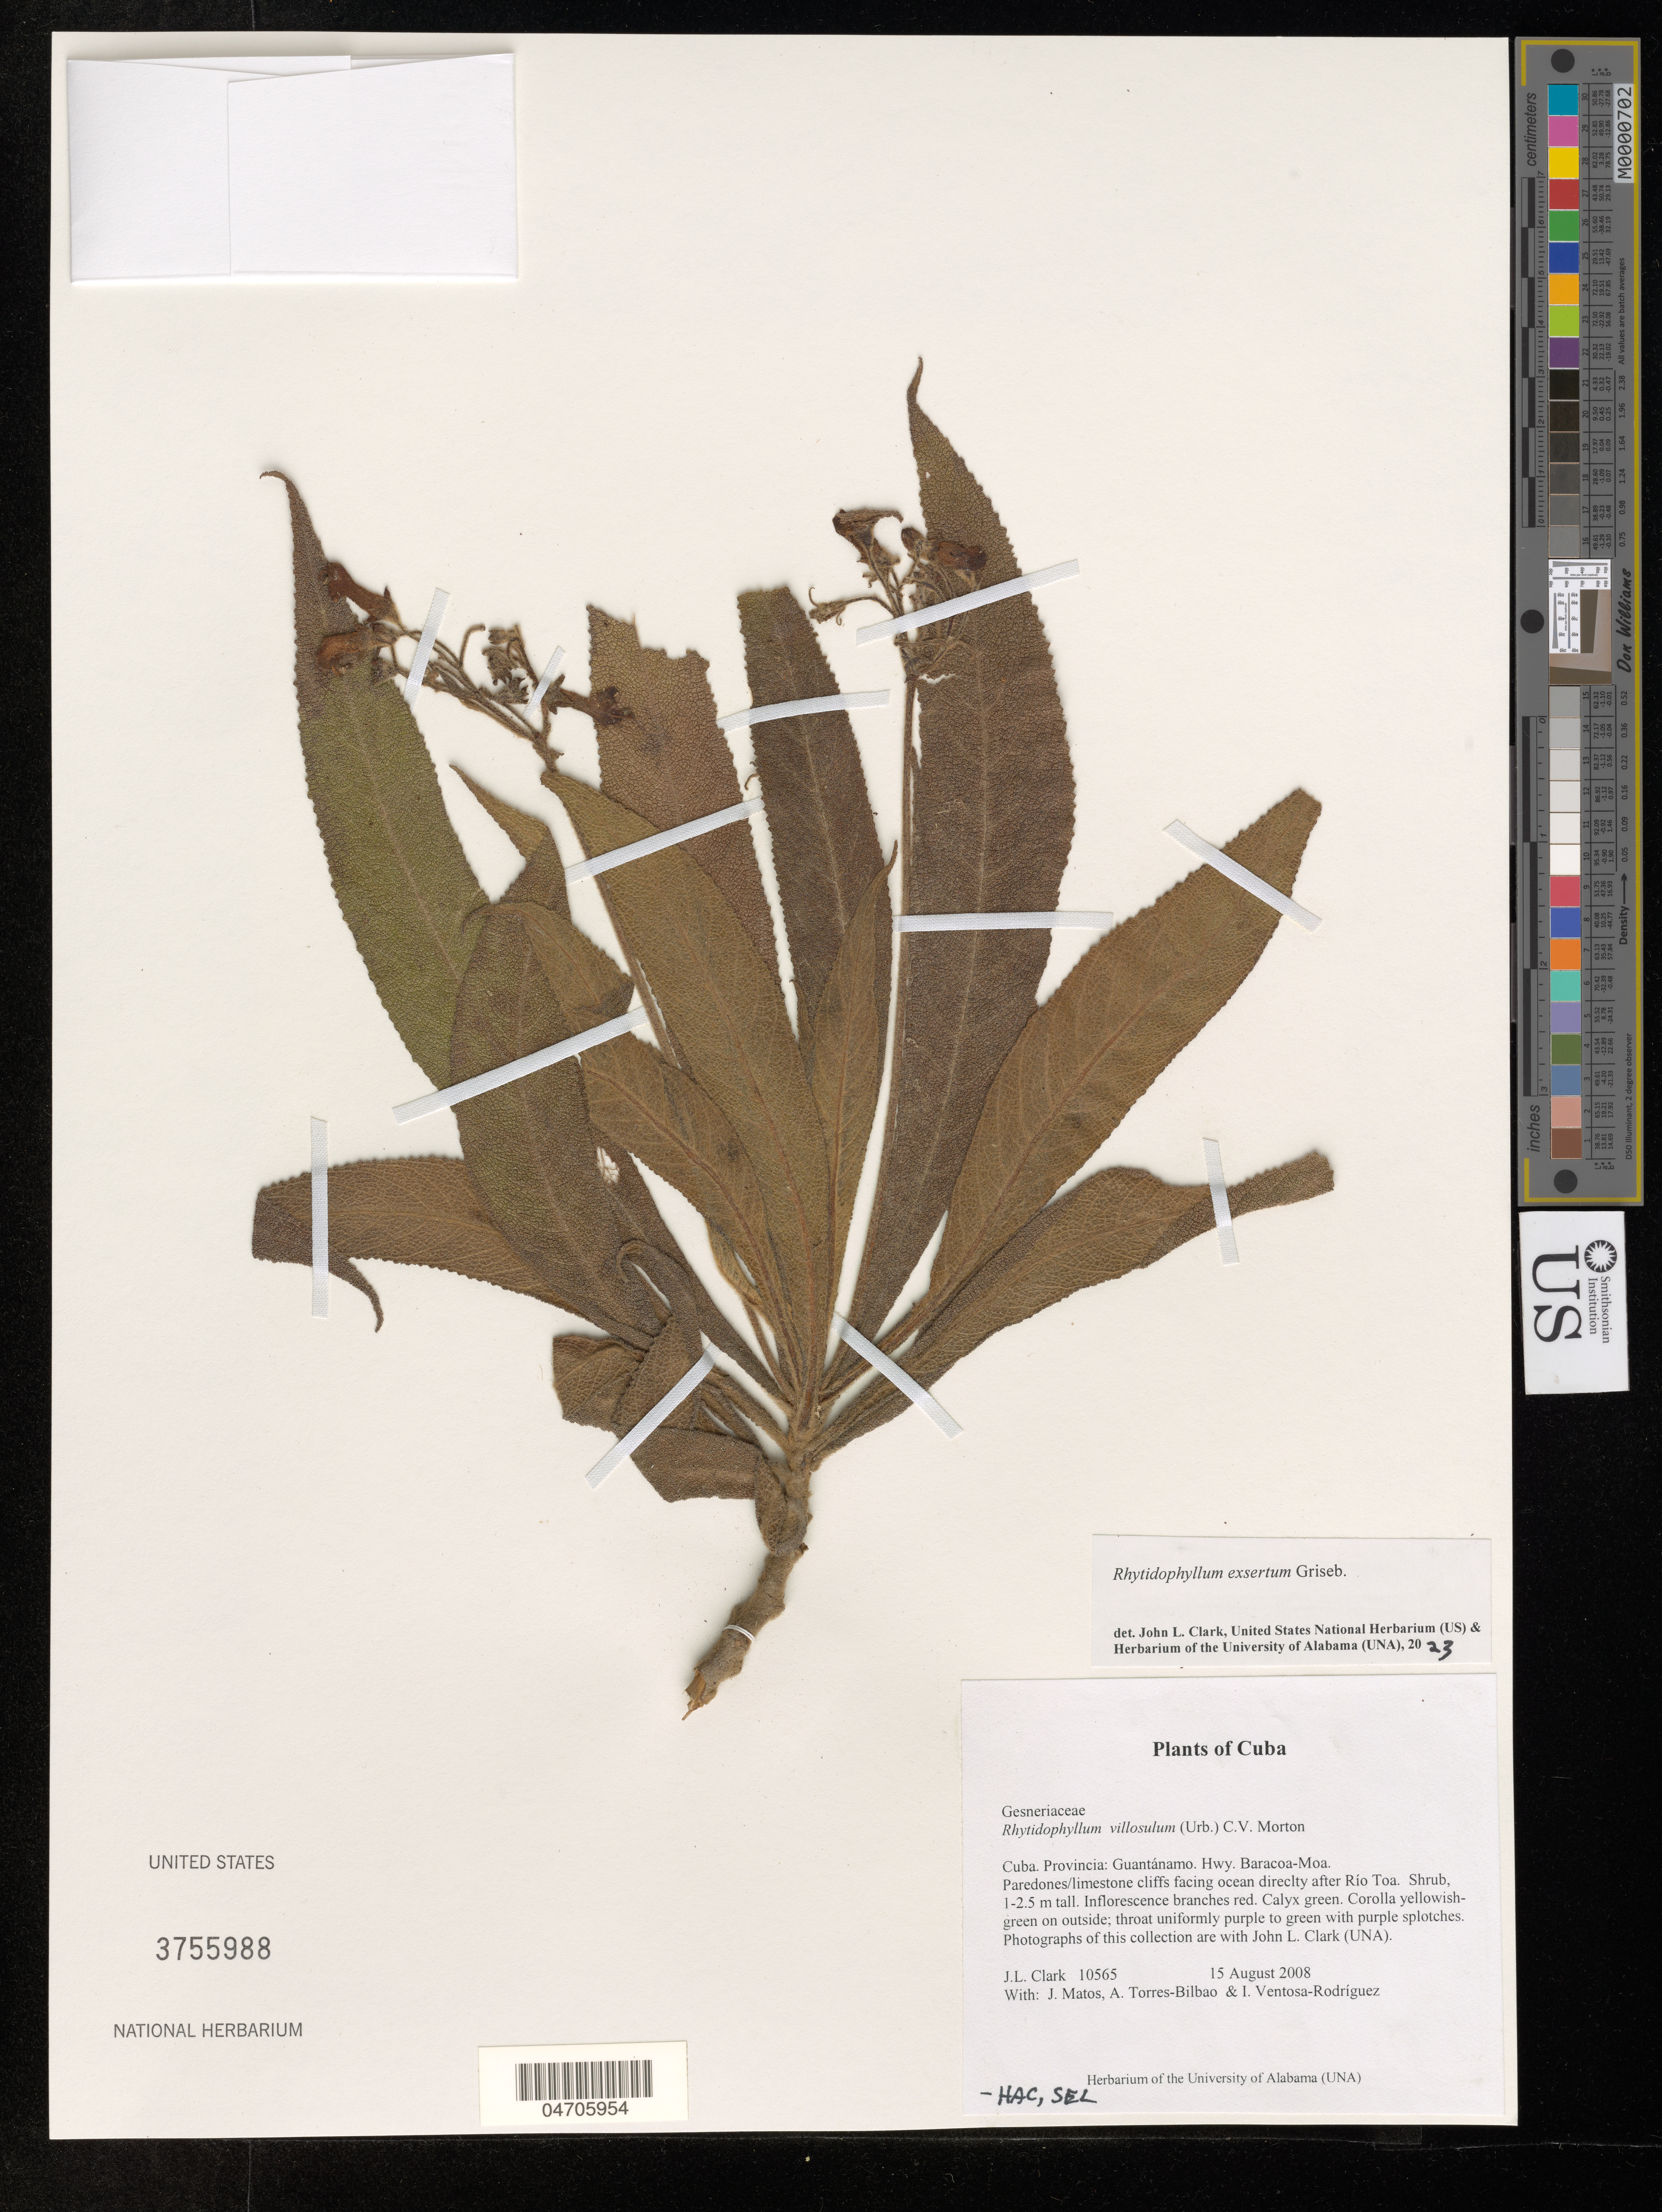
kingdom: Plantae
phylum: Tracheophyta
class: Magnoliopsida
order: Lamiales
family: Gesneriaceae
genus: Rhytidophyllum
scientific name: Rhytidophyllum exsertum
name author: Griseb.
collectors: J. L. Clark, J. Matos, A. Torres-Bilbao & I. Ventosa-Rodríguez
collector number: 10565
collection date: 2008-08-15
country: Cuba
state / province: Guantánamo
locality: Hwy: Baracoa-Moa. Paredones/limestone cliffs facing ocean directly after Río Toa.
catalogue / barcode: US 3755988